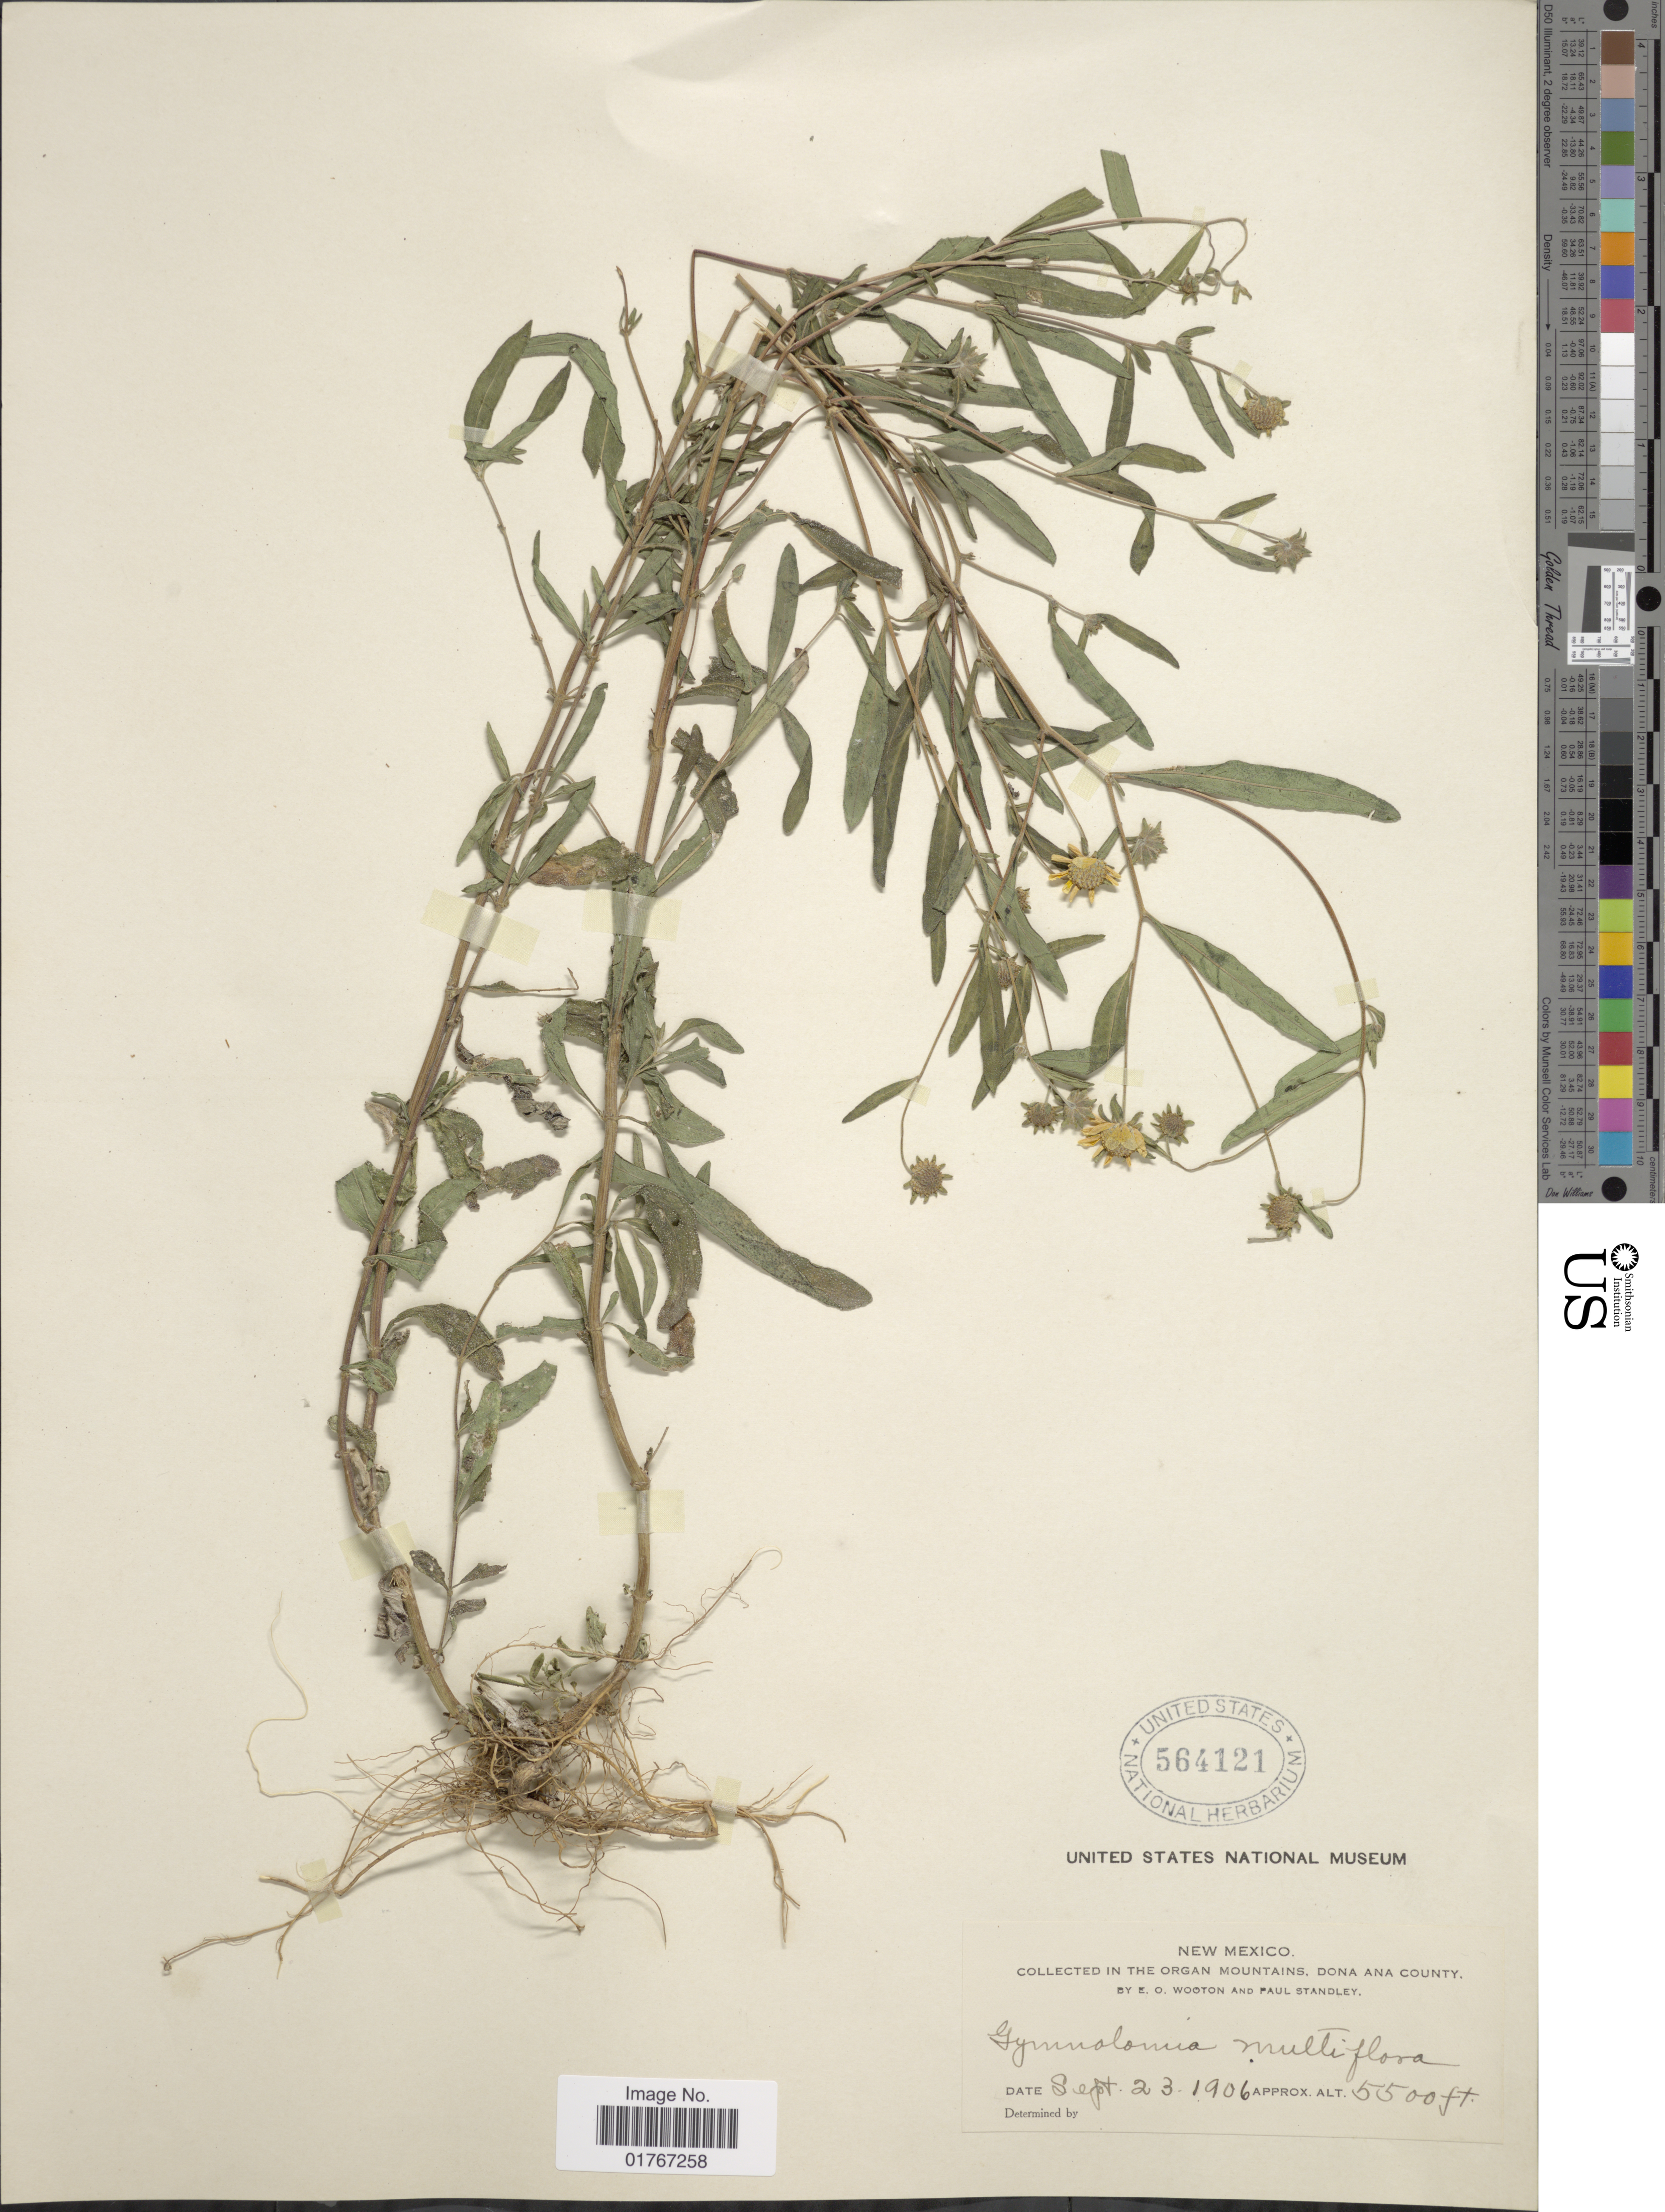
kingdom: Plantae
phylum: Tracheophyta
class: Magnoliopsida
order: Asterales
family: Asteraceae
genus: Heliomeris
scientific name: Heliomeris multiflora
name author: Nutt.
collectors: E. O. Wooton & P. C. Standley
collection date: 1906-09-23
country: United States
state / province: New Mexico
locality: In the Organ Mountains, Dona Ana County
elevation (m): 1676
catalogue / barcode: US 564121